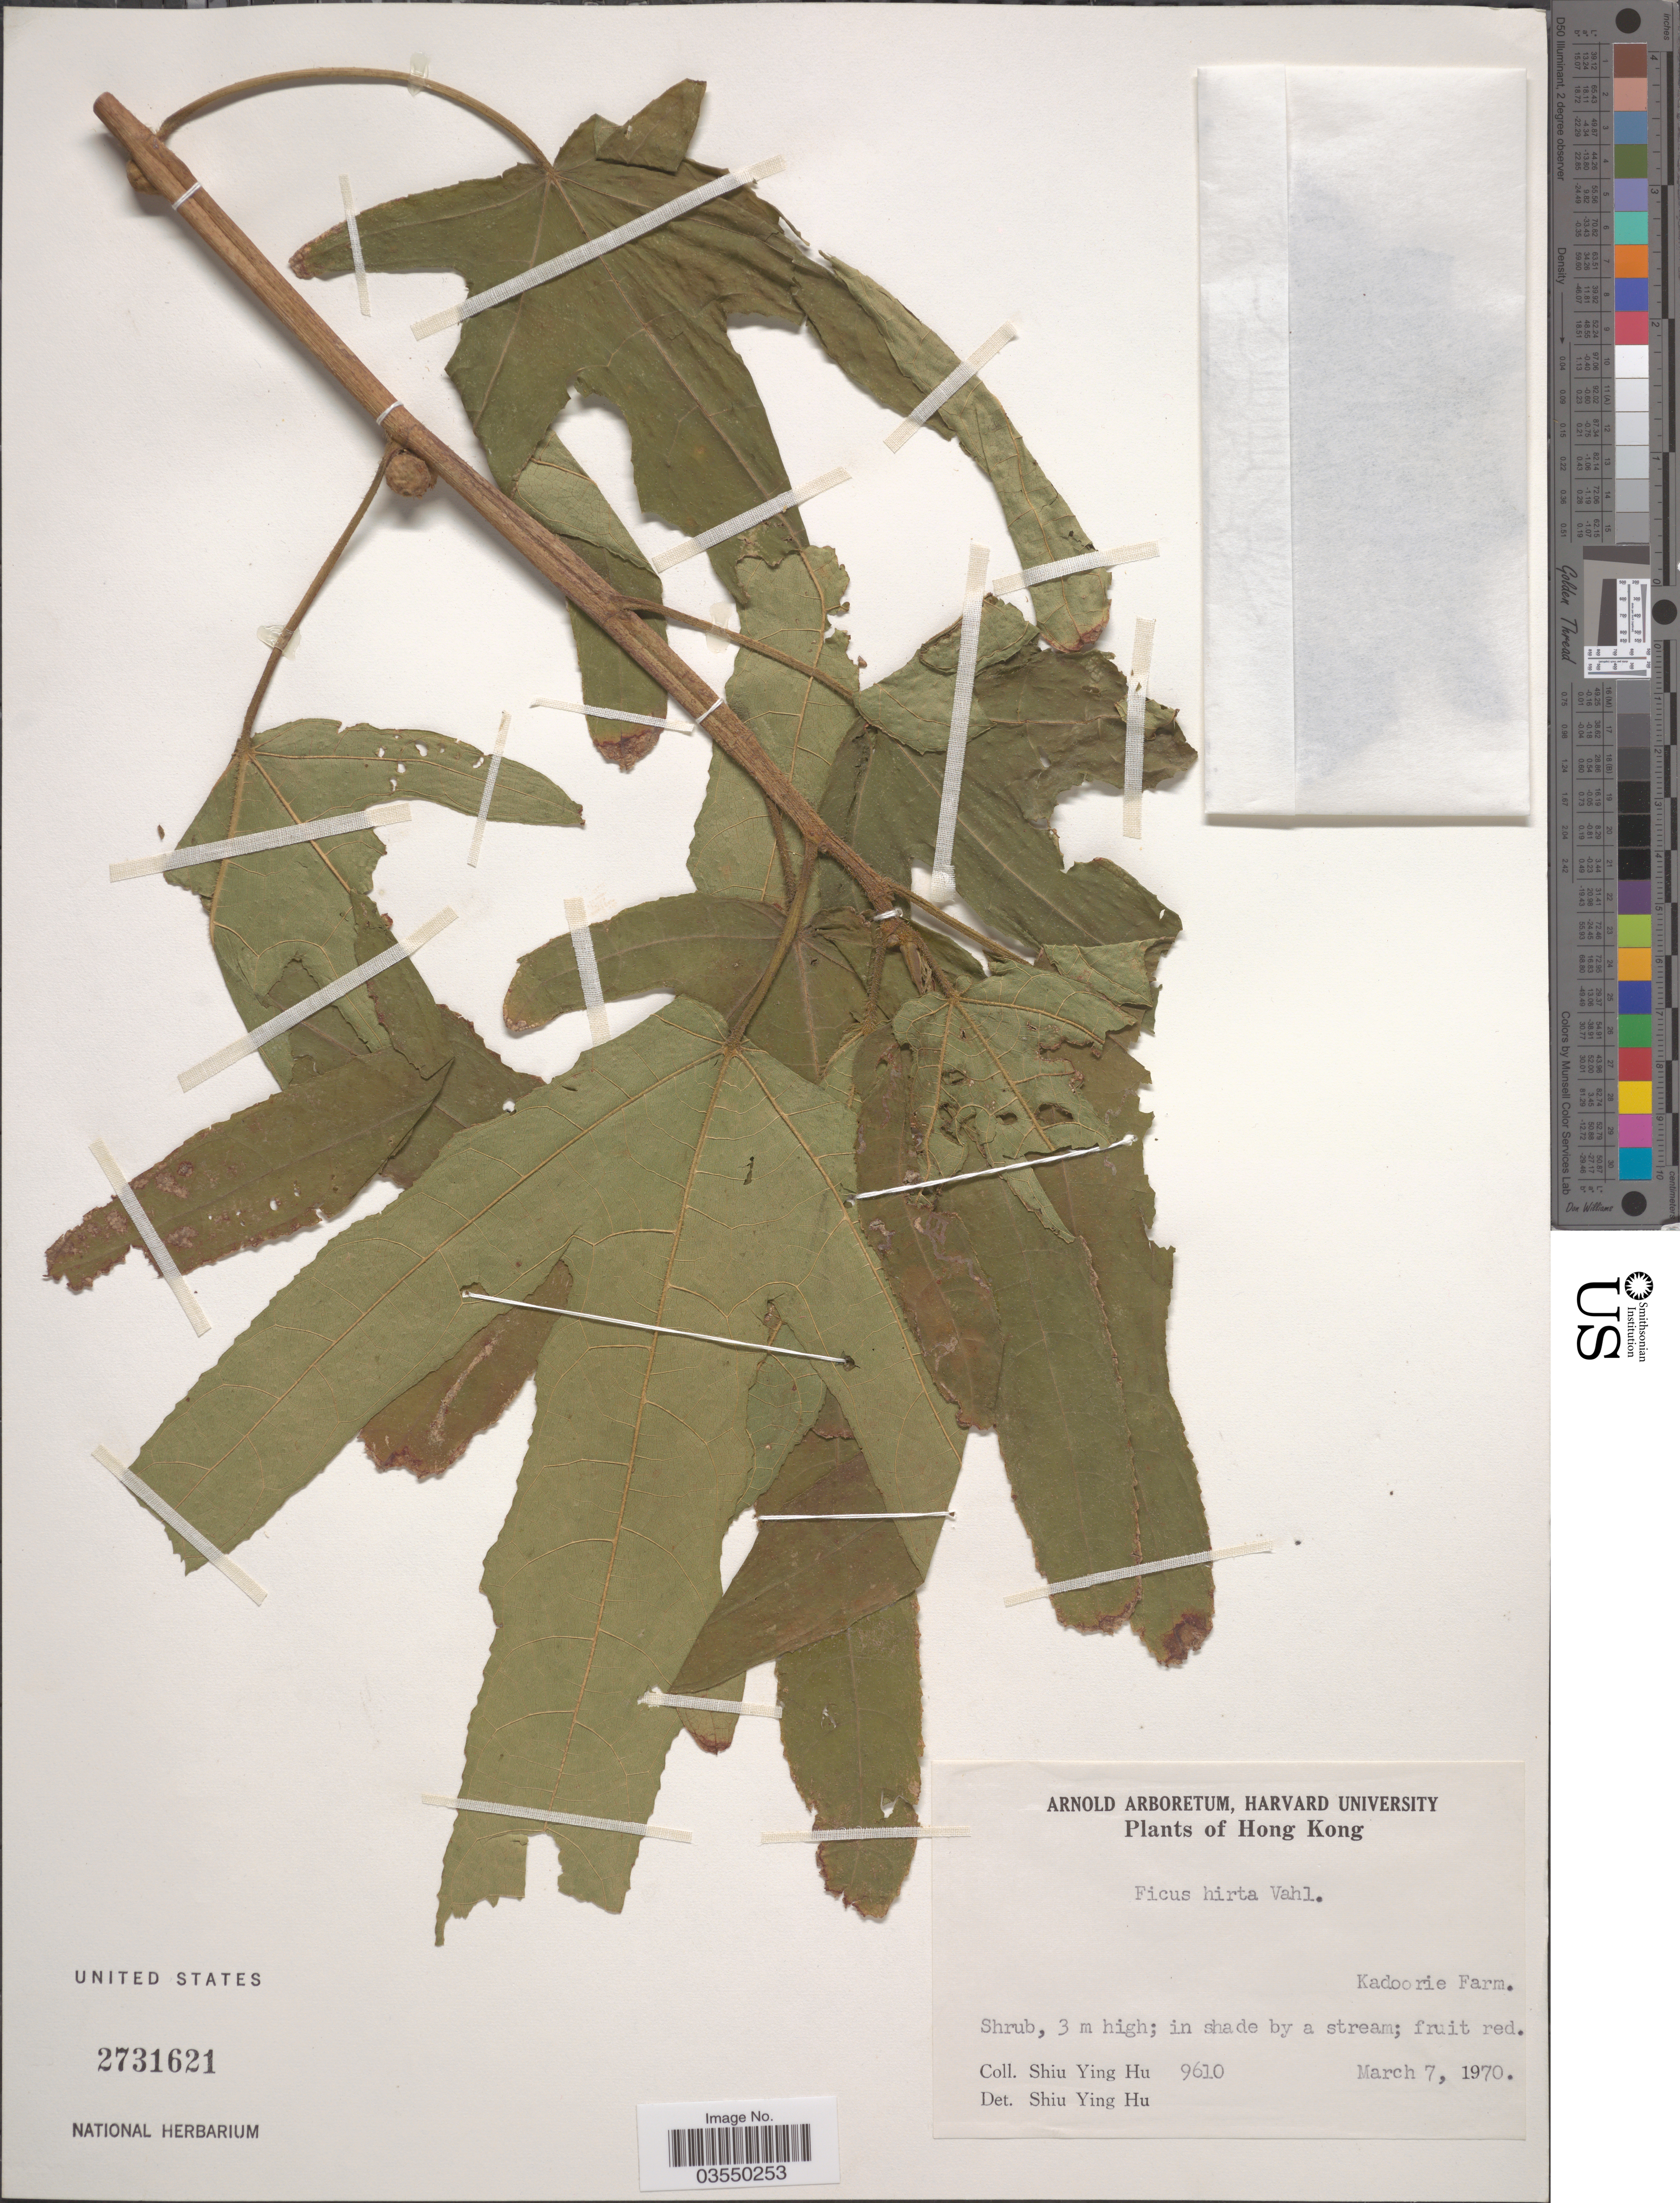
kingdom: Plantae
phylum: Tracheophyta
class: Magnoliopsida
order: Rosales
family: Moraceae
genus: Ficus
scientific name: Ficus hirta var. roxburghii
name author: King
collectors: S. Y. Hu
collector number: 9610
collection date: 1970-03-07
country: China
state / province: Hong Kong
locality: Kadoorie Farm.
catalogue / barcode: US 2731621